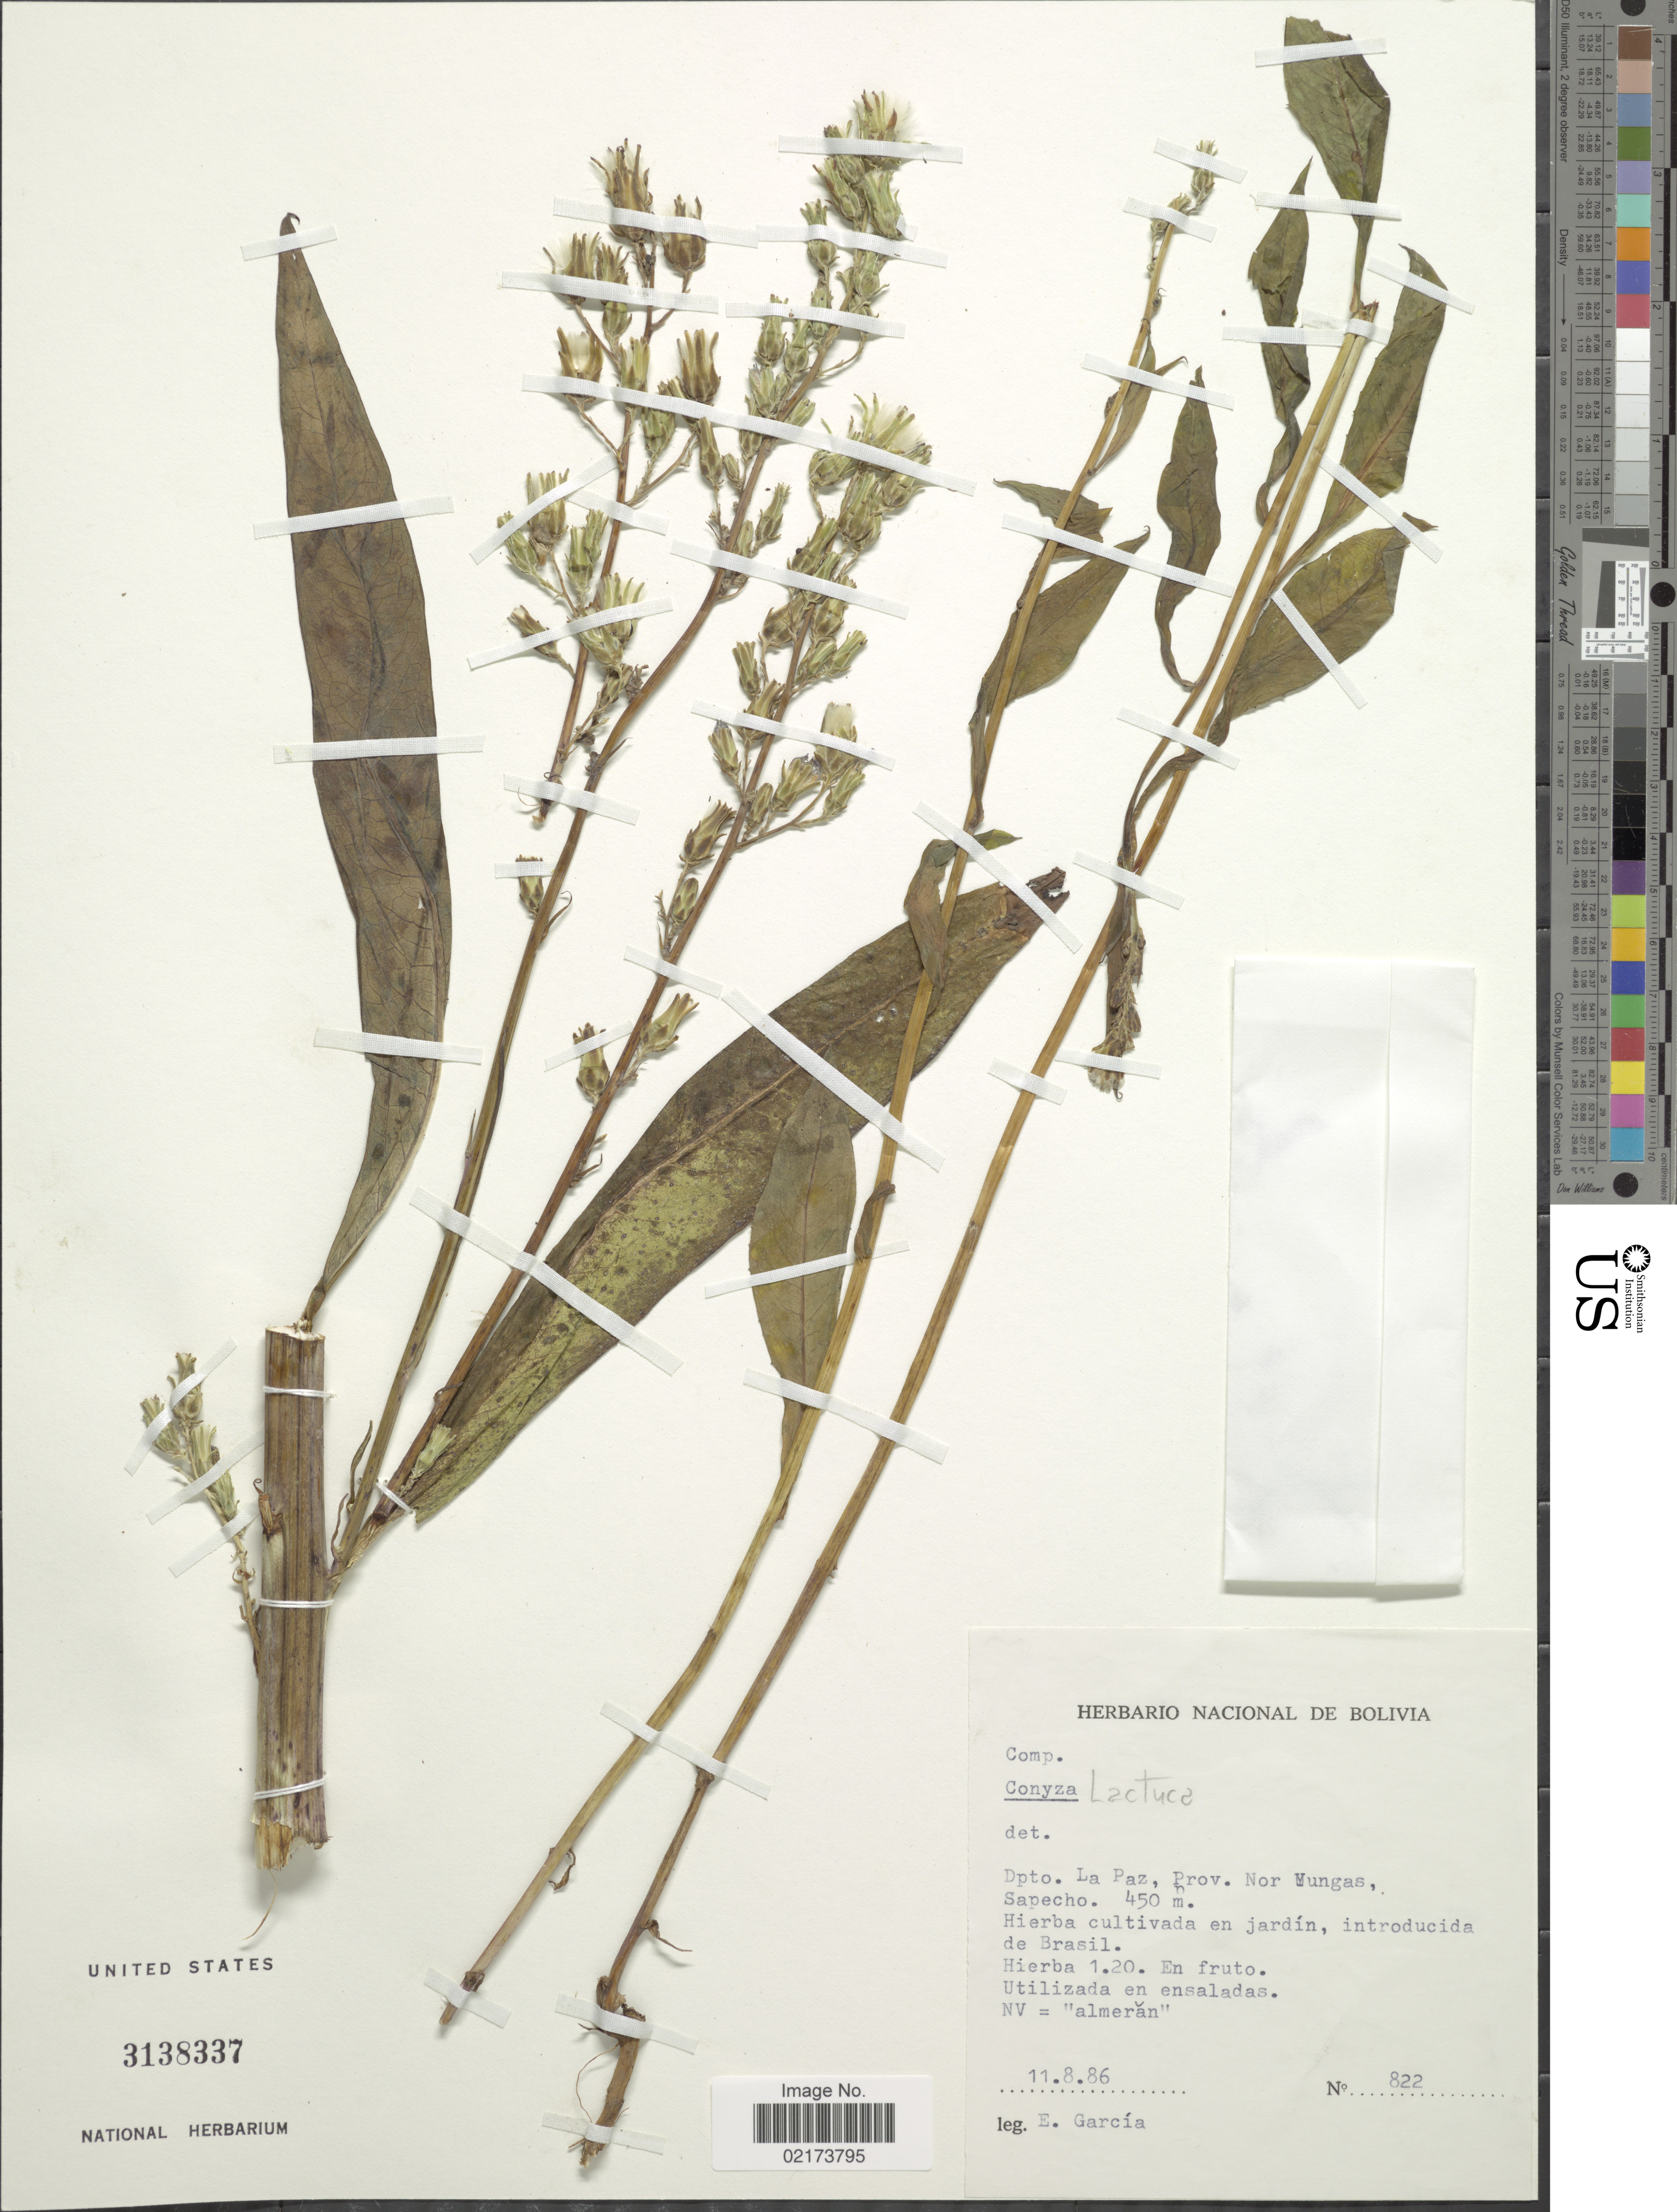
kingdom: Plantae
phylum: Tracheophyta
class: Magnoliopsida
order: Asterales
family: Asteraceae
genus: Lactuca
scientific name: Lactuca sp.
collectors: E. García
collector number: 822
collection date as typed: Transcribed d/m/y: 11/8/86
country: Bolivia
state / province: La Paz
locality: Prov. Nor Yungas, Sapecho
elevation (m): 450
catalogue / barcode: US 3138337